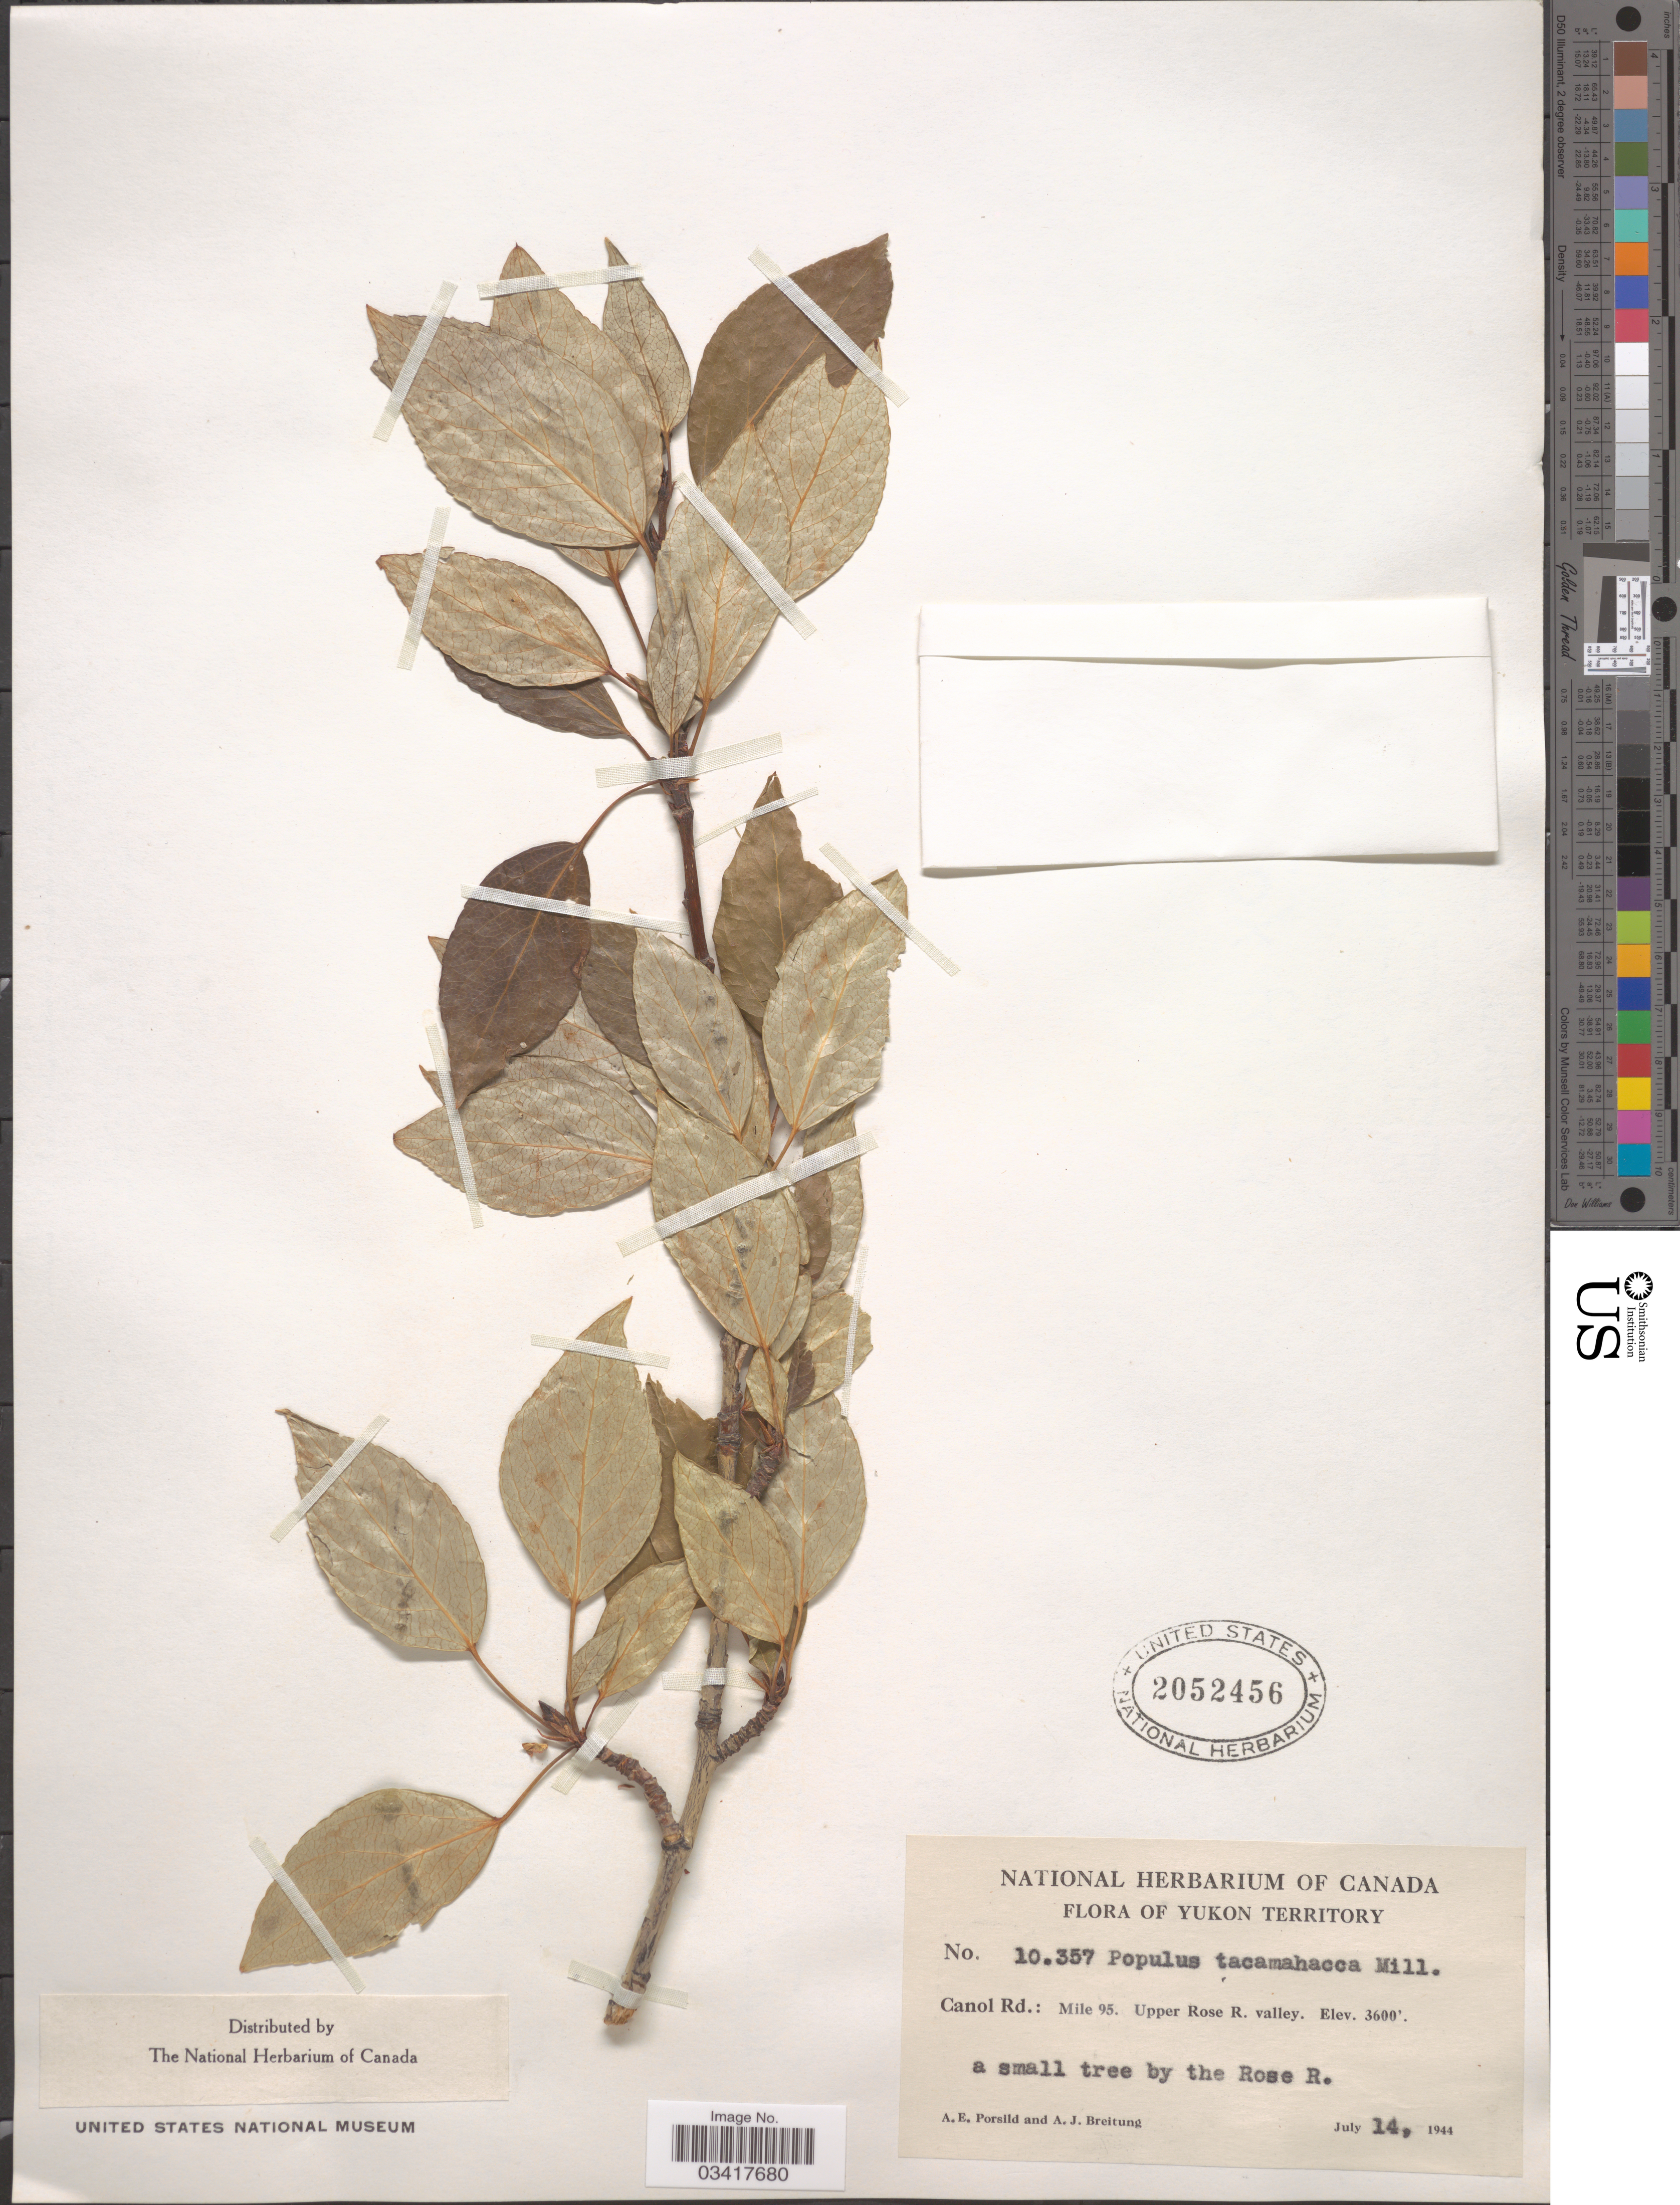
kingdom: Plantae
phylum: Tracheophyta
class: Magnoliopsida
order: Malpighiales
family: Salicaceae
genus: Populus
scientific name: Populus balsamifera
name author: L.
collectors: A. E. Porsild & A. Breitung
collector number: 10357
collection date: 1944-07-14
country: Canada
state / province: Yukon Territory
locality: Canol Rd.: Mile 95. Upper Rose R. valley. A small tree by the Rose R.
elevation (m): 1097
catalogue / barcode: US 2052456